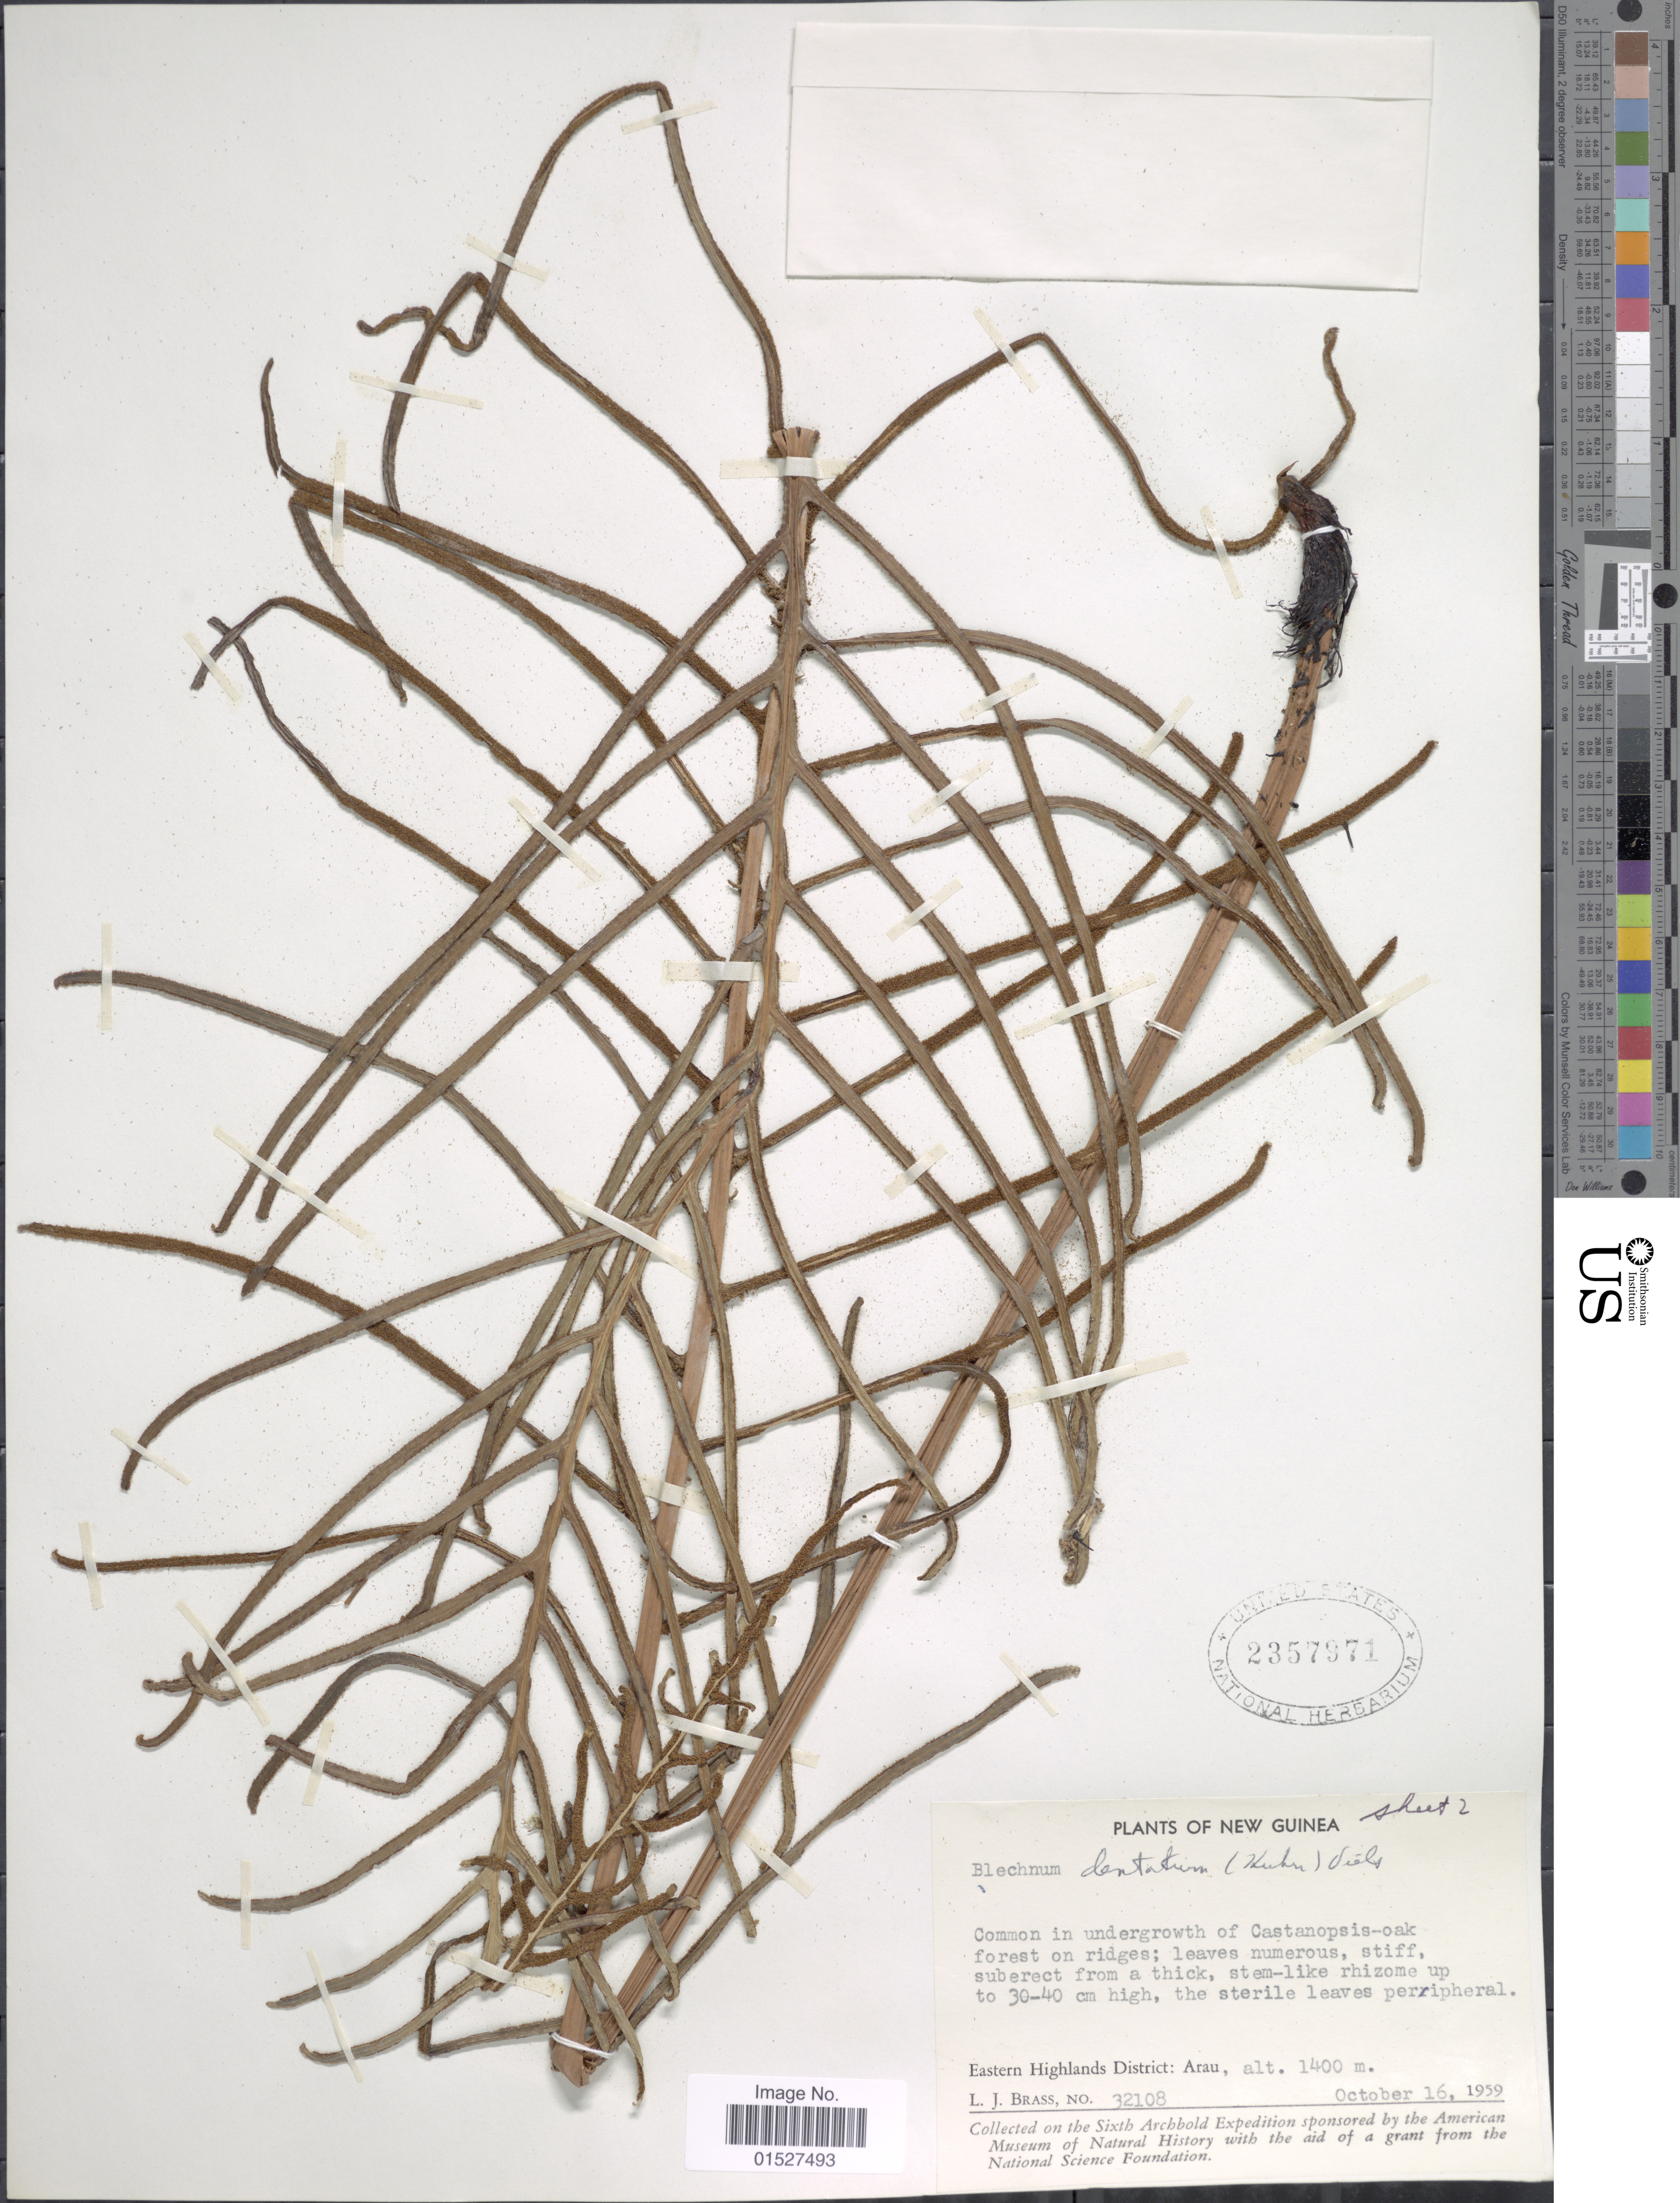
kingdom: Plantae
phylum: Tracheophyta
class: Polypodiopsida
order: Polypodiales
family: Blechnaceae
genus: Blechnum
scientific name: Blechnum dentatum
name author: (Kuhn) Diels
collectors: L. J. Brass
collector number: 32108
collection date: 1959-10-16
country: Papua New Guinea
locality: New Guinea. Eastern Highlands District: Arau.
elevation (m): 1400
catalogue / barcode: US 2357971